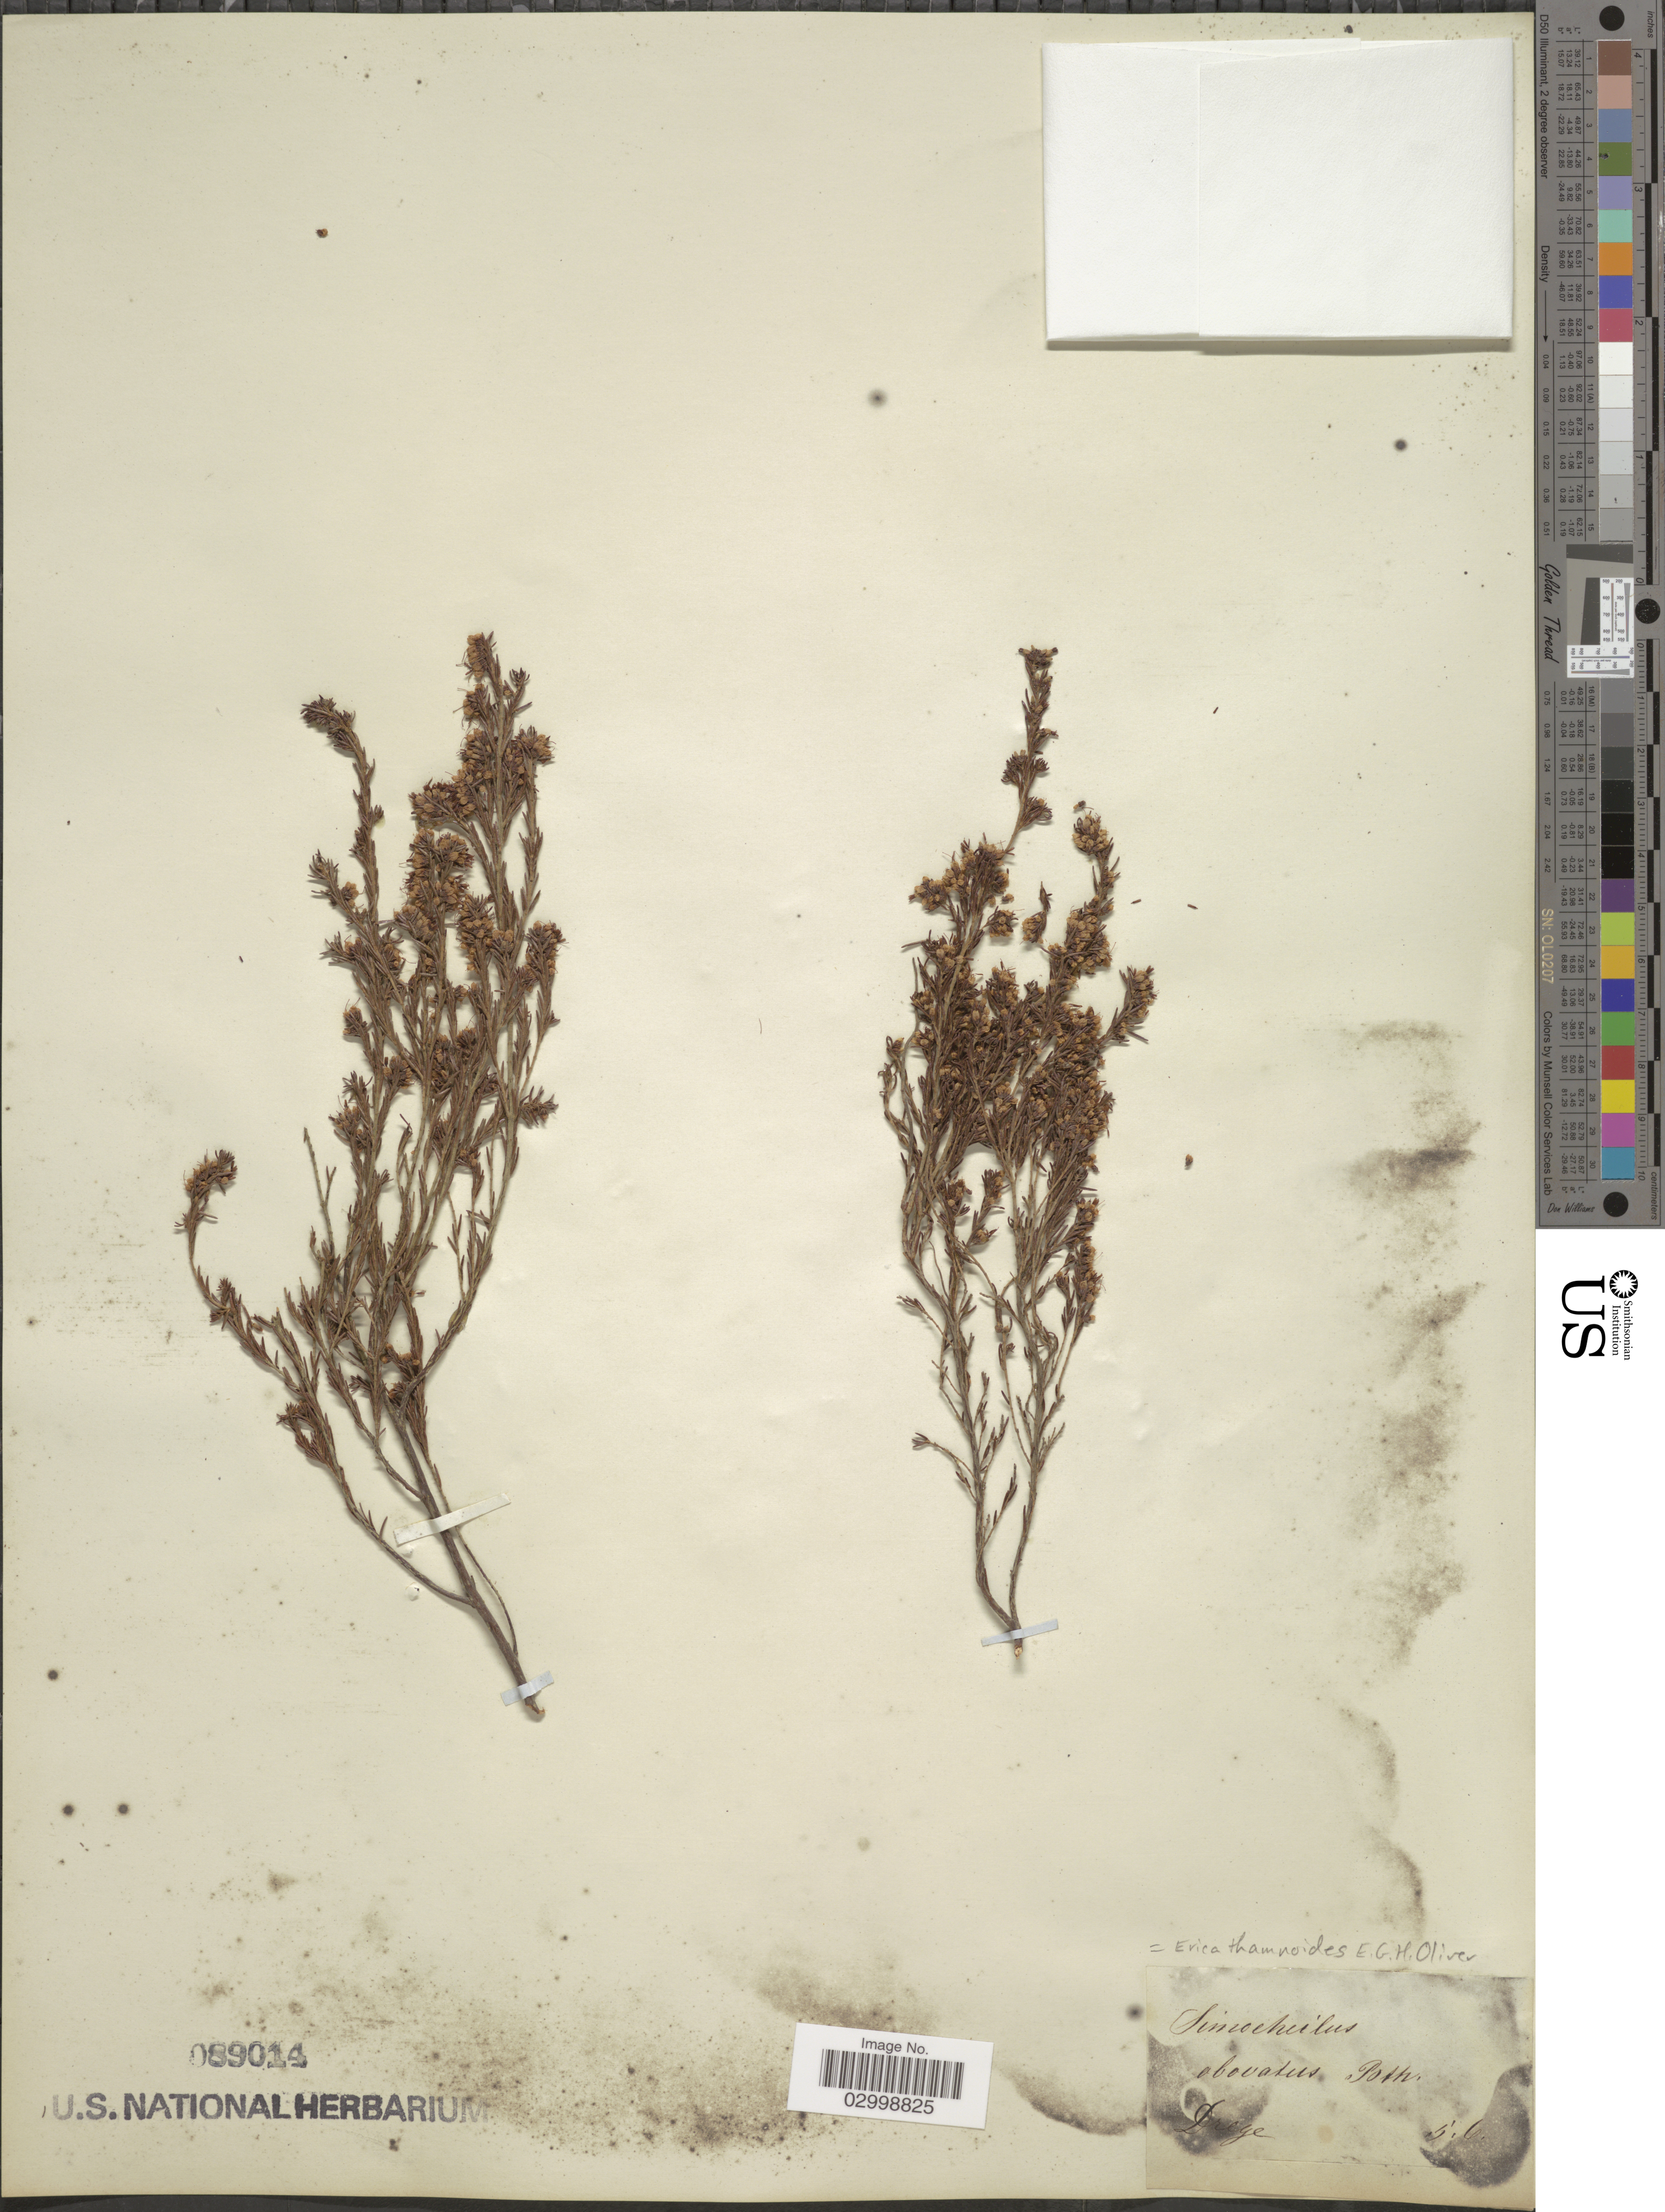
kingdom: Plantae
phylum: Tracheophyta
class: Magnoliopsida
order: Ericales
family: Ericaceae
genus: Erica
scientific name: Erica thamnoides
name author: E.G.H. Oliv.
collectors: Drege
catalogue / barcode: US 89014